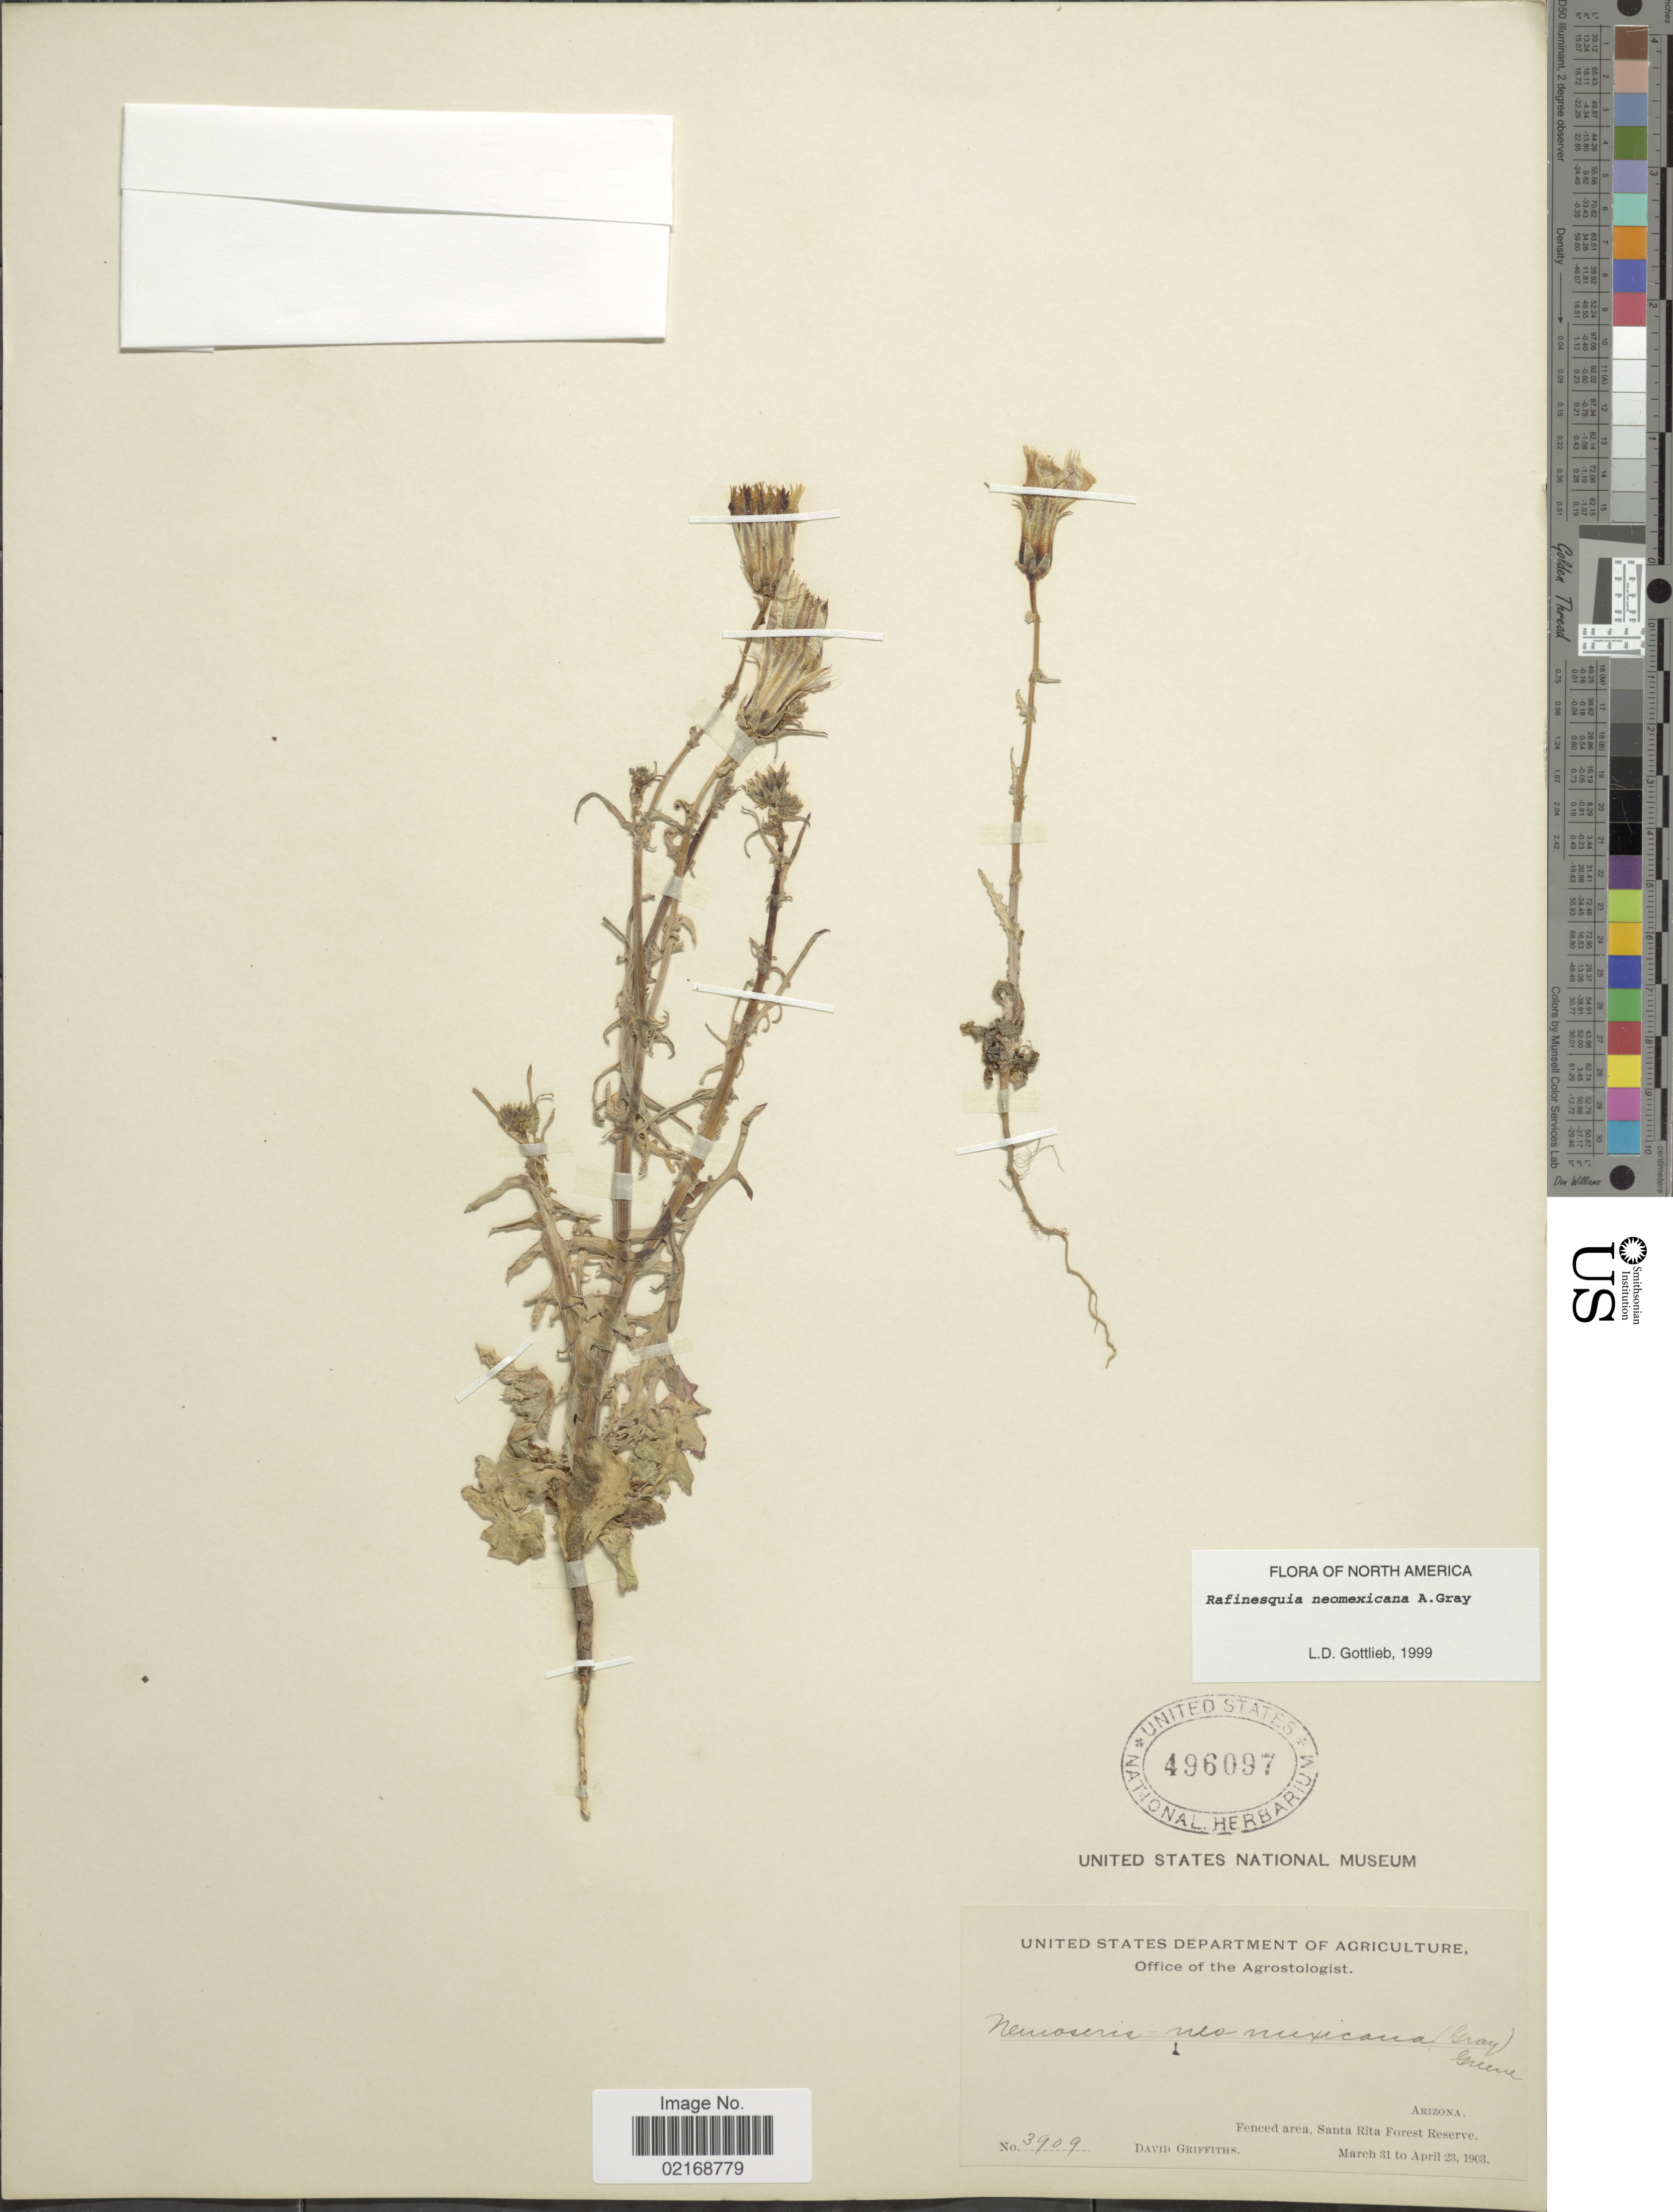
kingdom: Plantae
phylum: Tracheophyta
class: Magnoliopsida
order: Asterales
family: Asteraceae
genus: Rafinesquia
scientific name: Rafinesquia neomexicana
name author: A. Gray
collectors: D. Griffiths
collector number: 3909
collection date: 1903-03-31/1903-04-23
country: United States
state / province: Arizona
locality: Fenced area, Santa Rita Forest Reserve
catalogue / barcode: US 496097